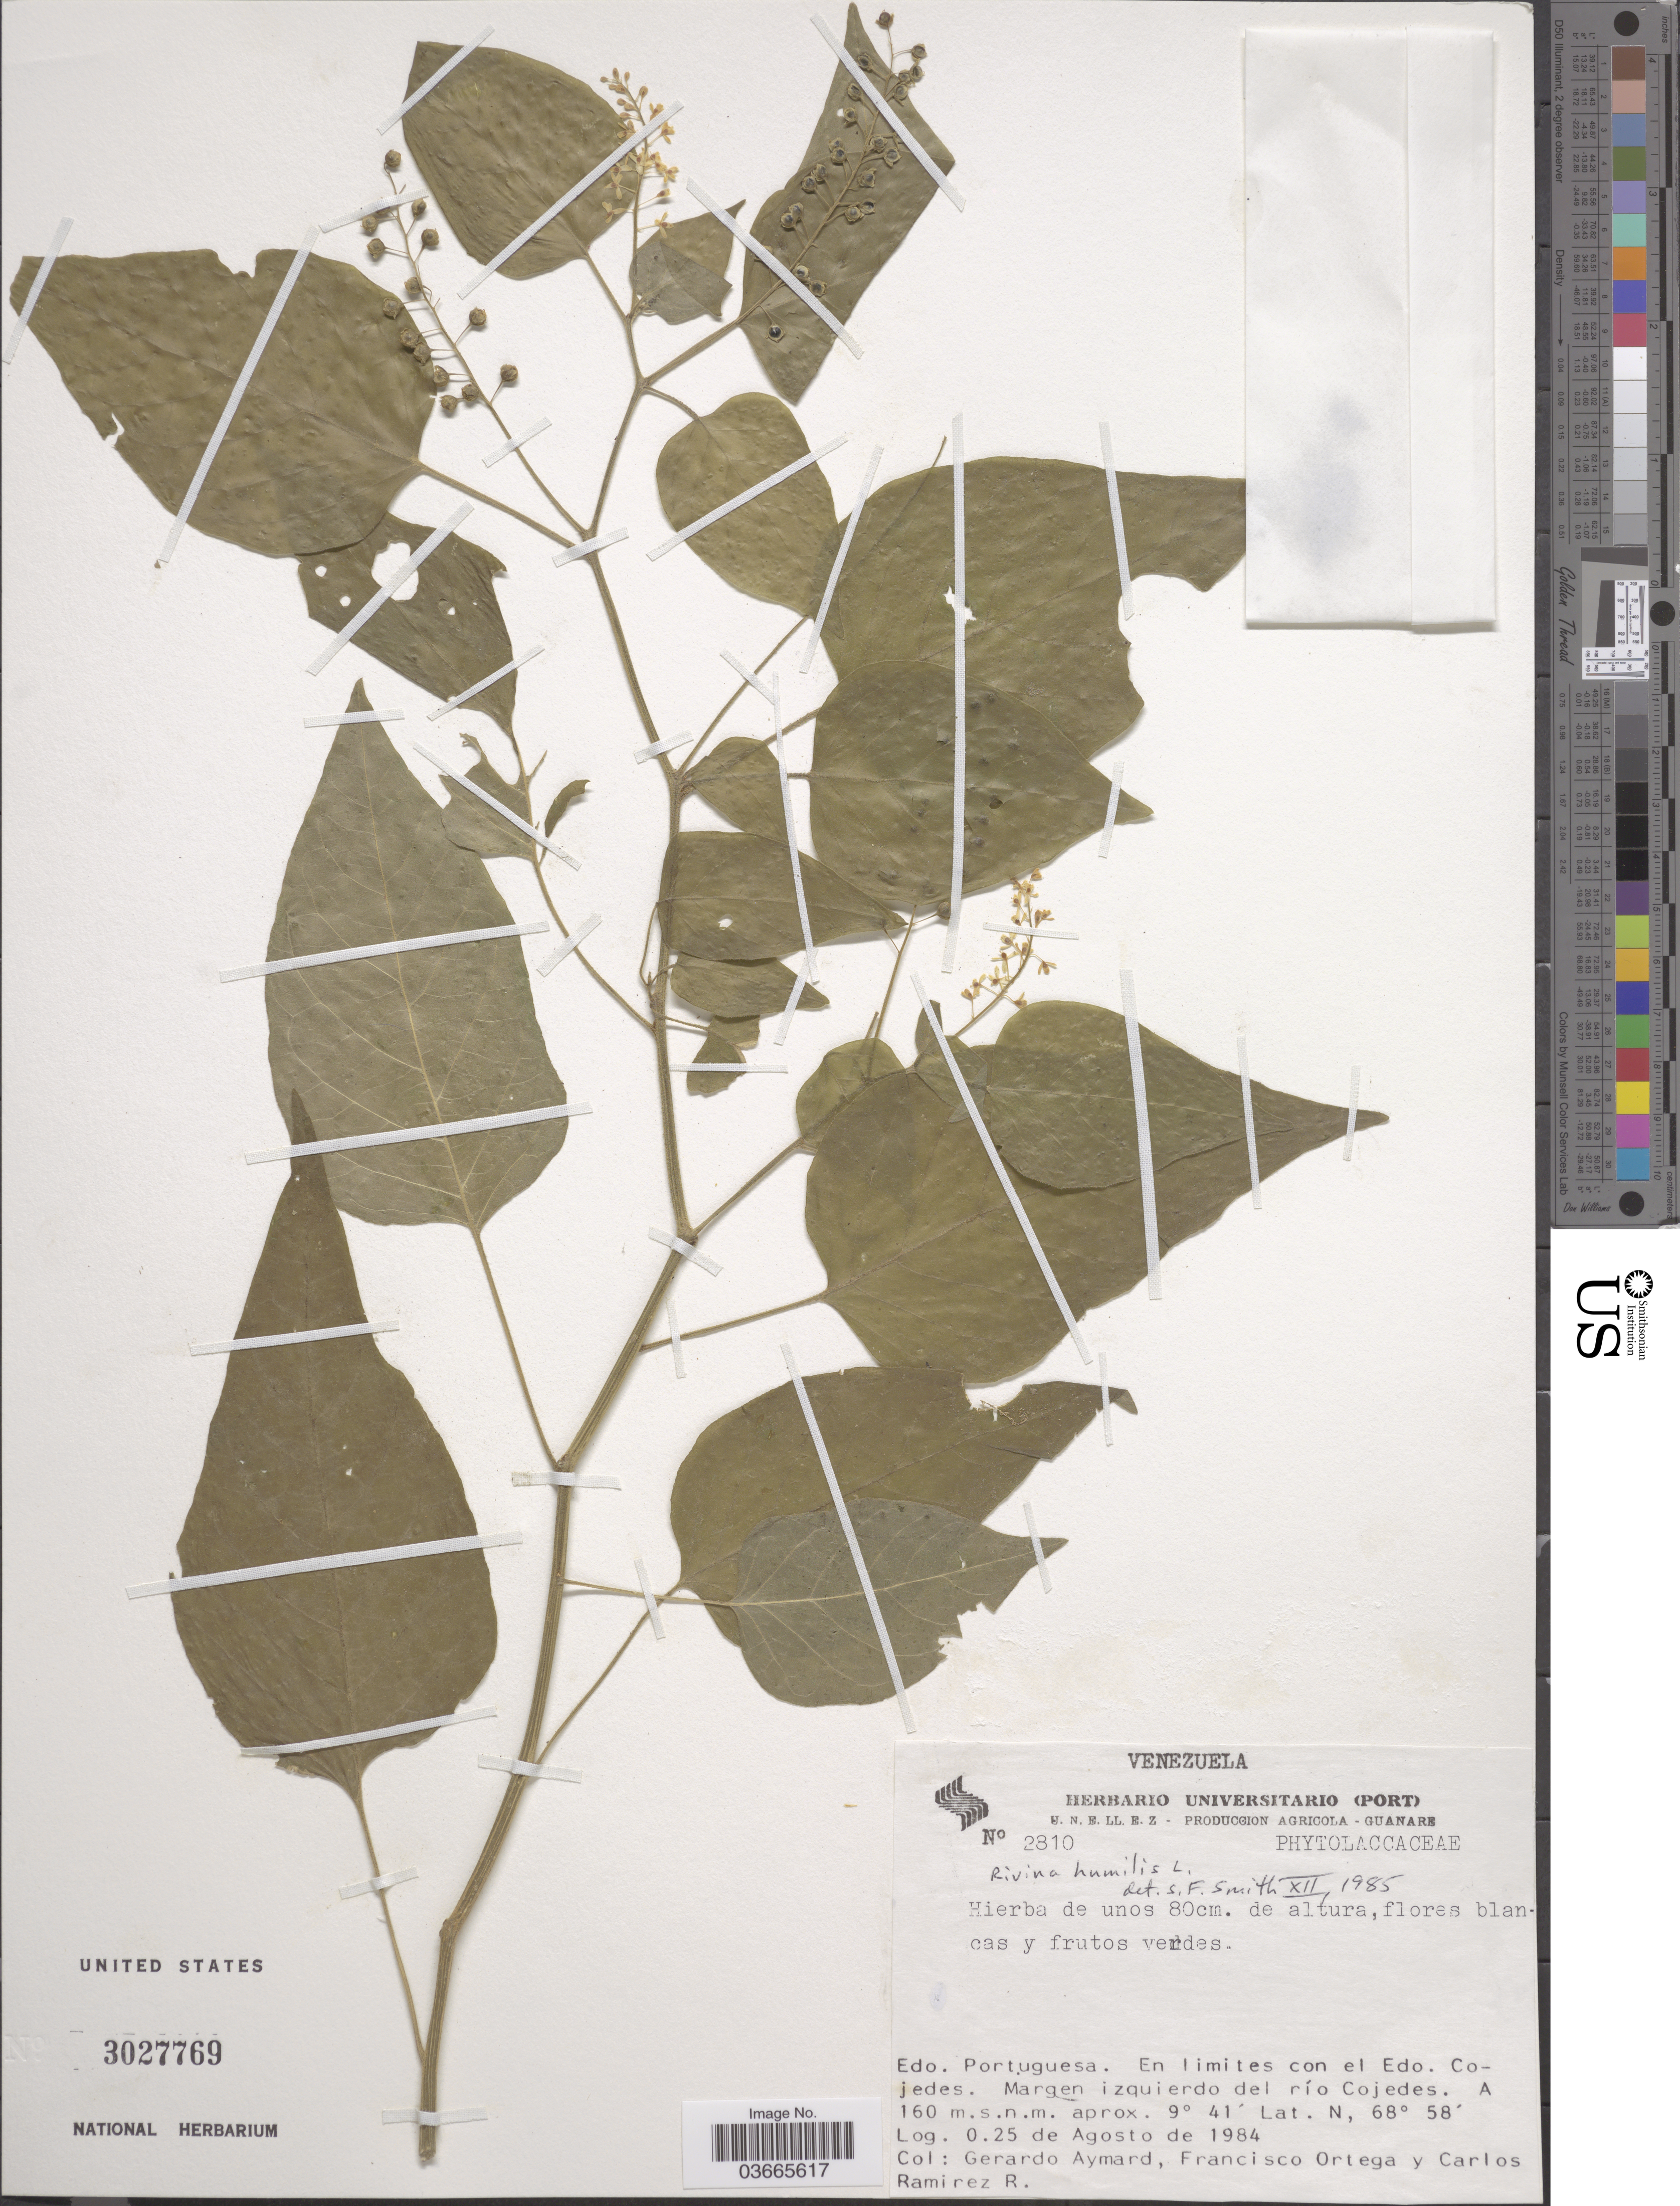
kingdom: Plantae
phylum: Tracheophyta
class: Magnoliopsida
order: Caryophyllales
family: Phytolaccaceae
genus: Rivina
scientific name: Rivina humilis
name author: L.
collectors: G. A. Aymard, F. J. Ortega & C. Ramirez R.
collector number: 2810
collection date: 1984-08-25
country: Venezuela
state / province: Portuguesa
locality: En limites con el Edo. Cojedes. Margen izquierdo del río Cojedes.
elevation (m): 160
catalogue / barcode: US 3027769